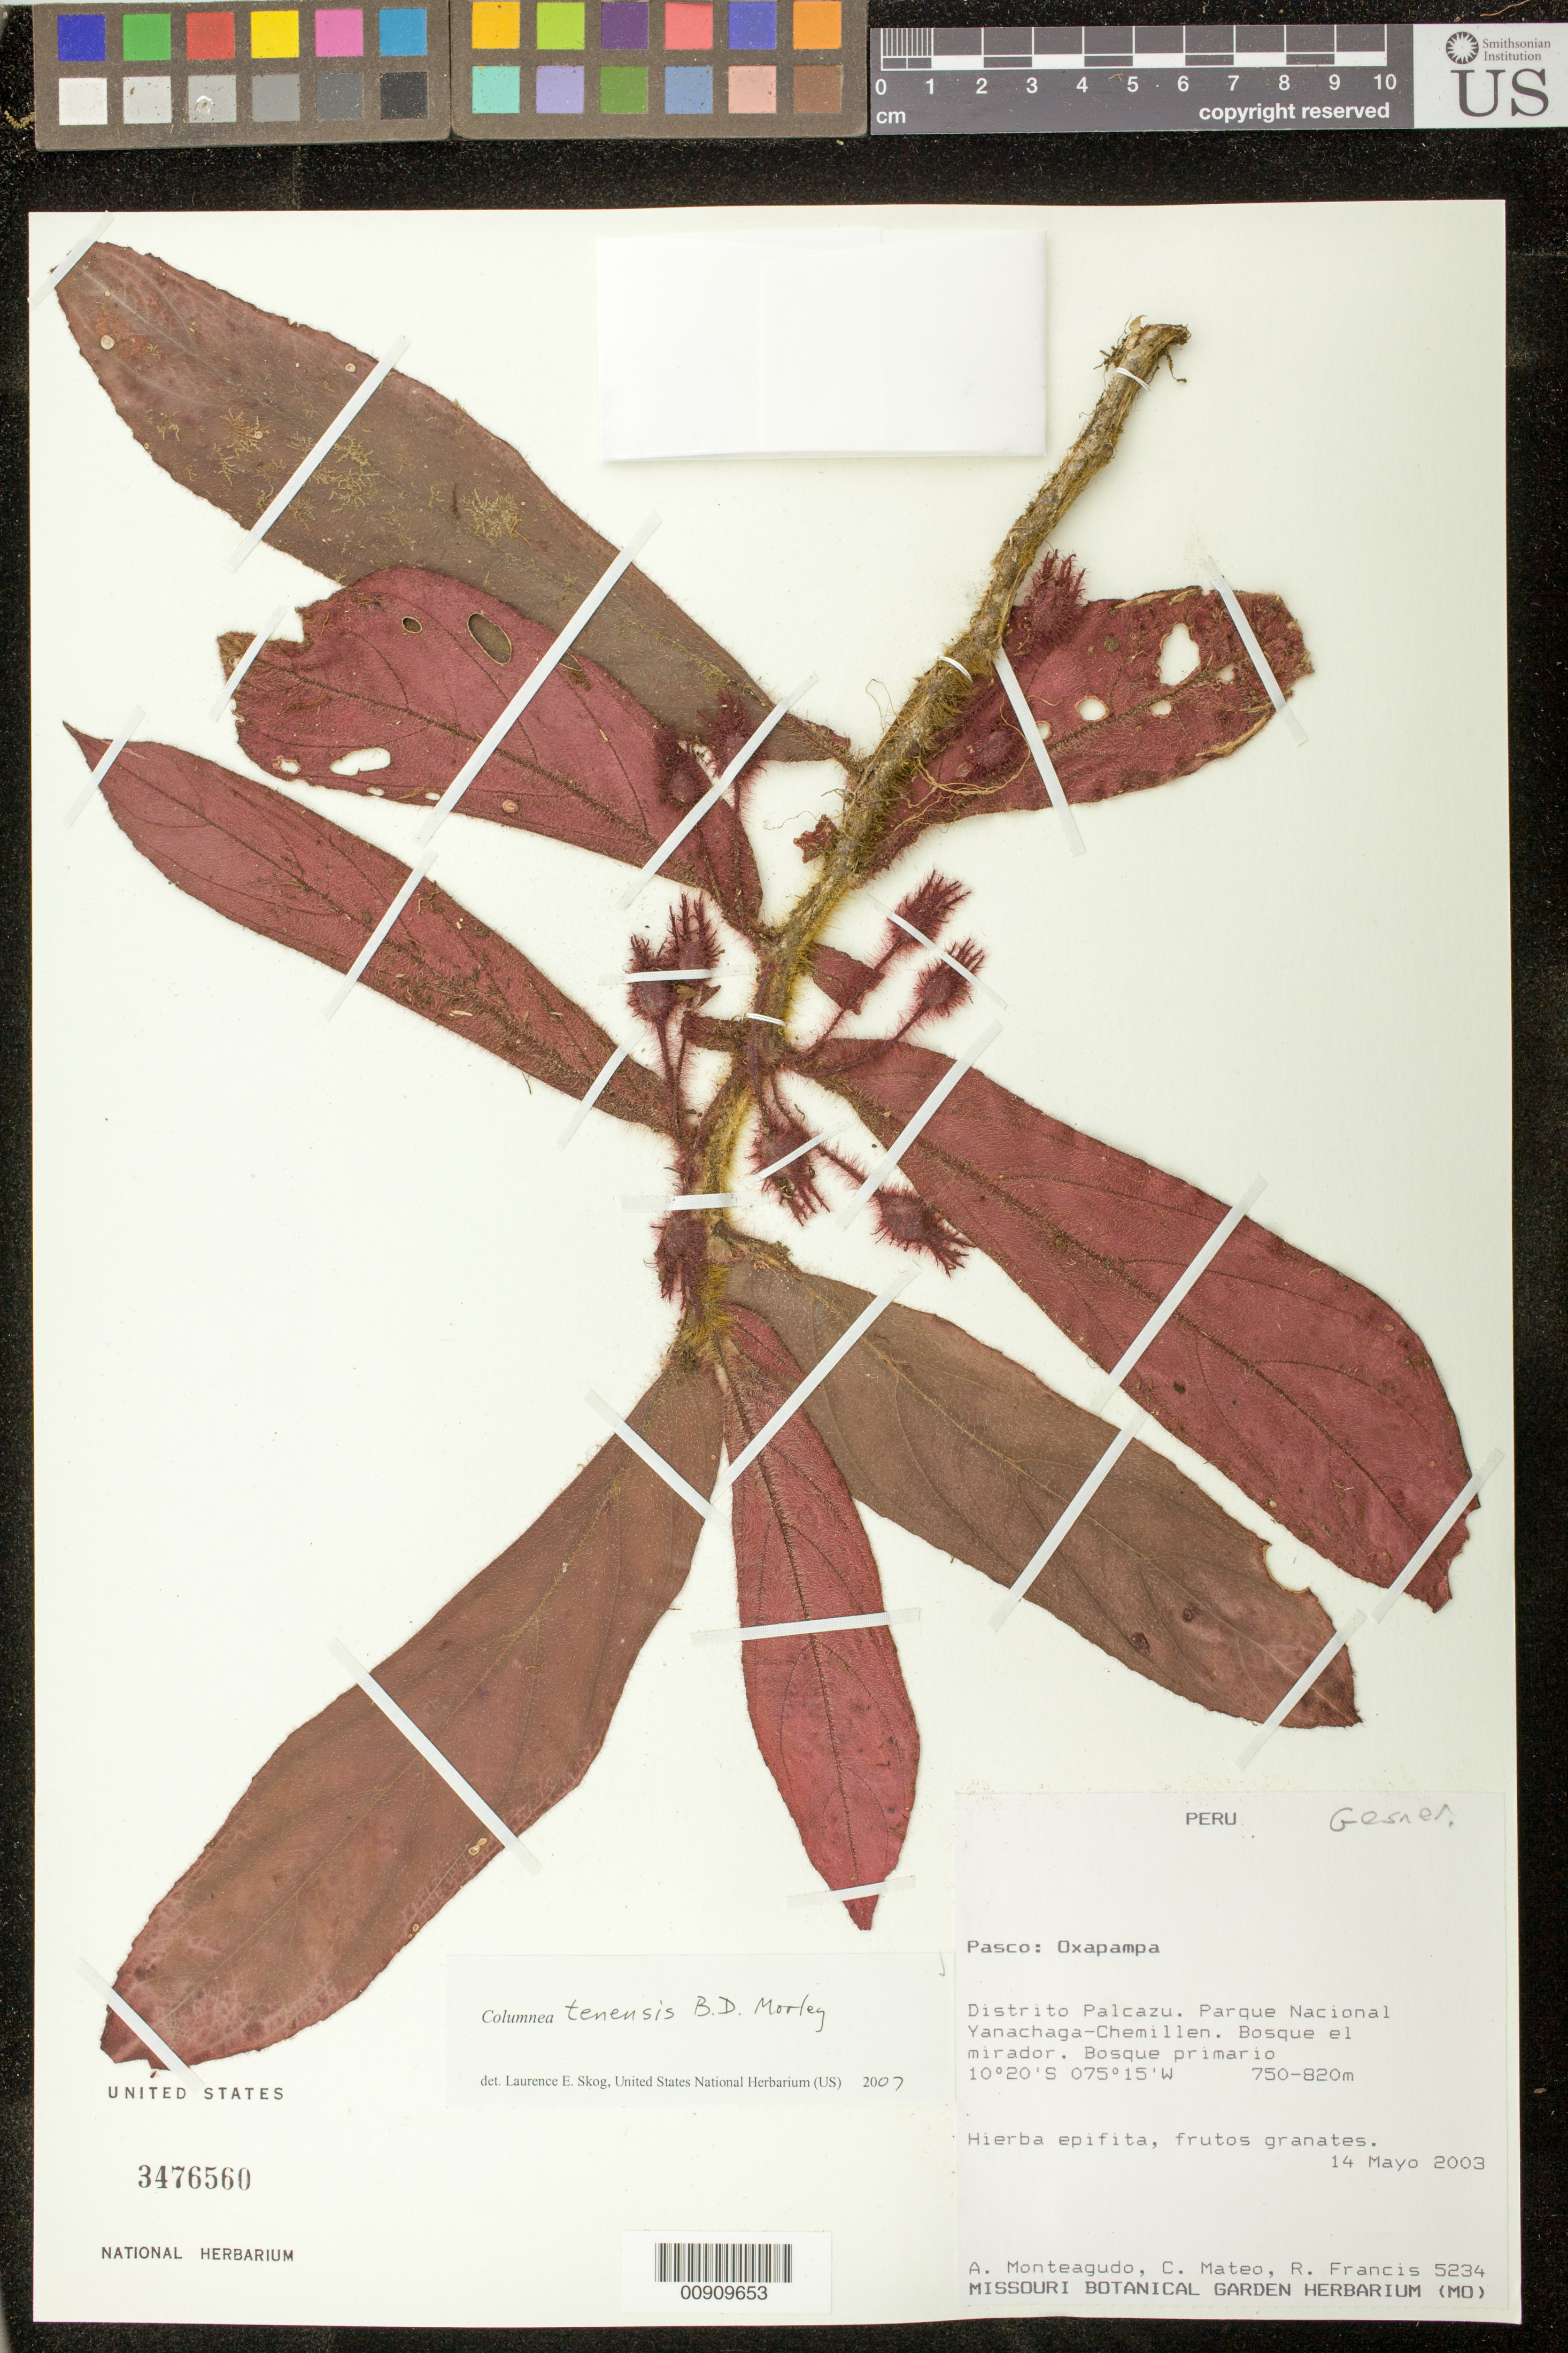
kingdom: Plantae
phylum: Tracheophyta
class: Magnoliopsida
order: Lamiales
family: Gesneriaceae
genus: Columnea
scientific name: Columnea illepida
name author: H.E. Moore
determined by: Clark, J. L.; Skog, Laurence E.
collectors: A. Monteagudo, C. Mateo & R. Francis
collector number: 5234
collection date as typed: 14 May 2003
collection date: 2003-05-14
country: Peru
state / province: Pasco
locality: Pasco: Oxapampa. Distrito Palcazu. Parque Nacional Yanachaga-Chemillen. Bosque el mirador.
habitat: Bosque primario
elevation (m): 750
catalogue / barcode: US 3476560